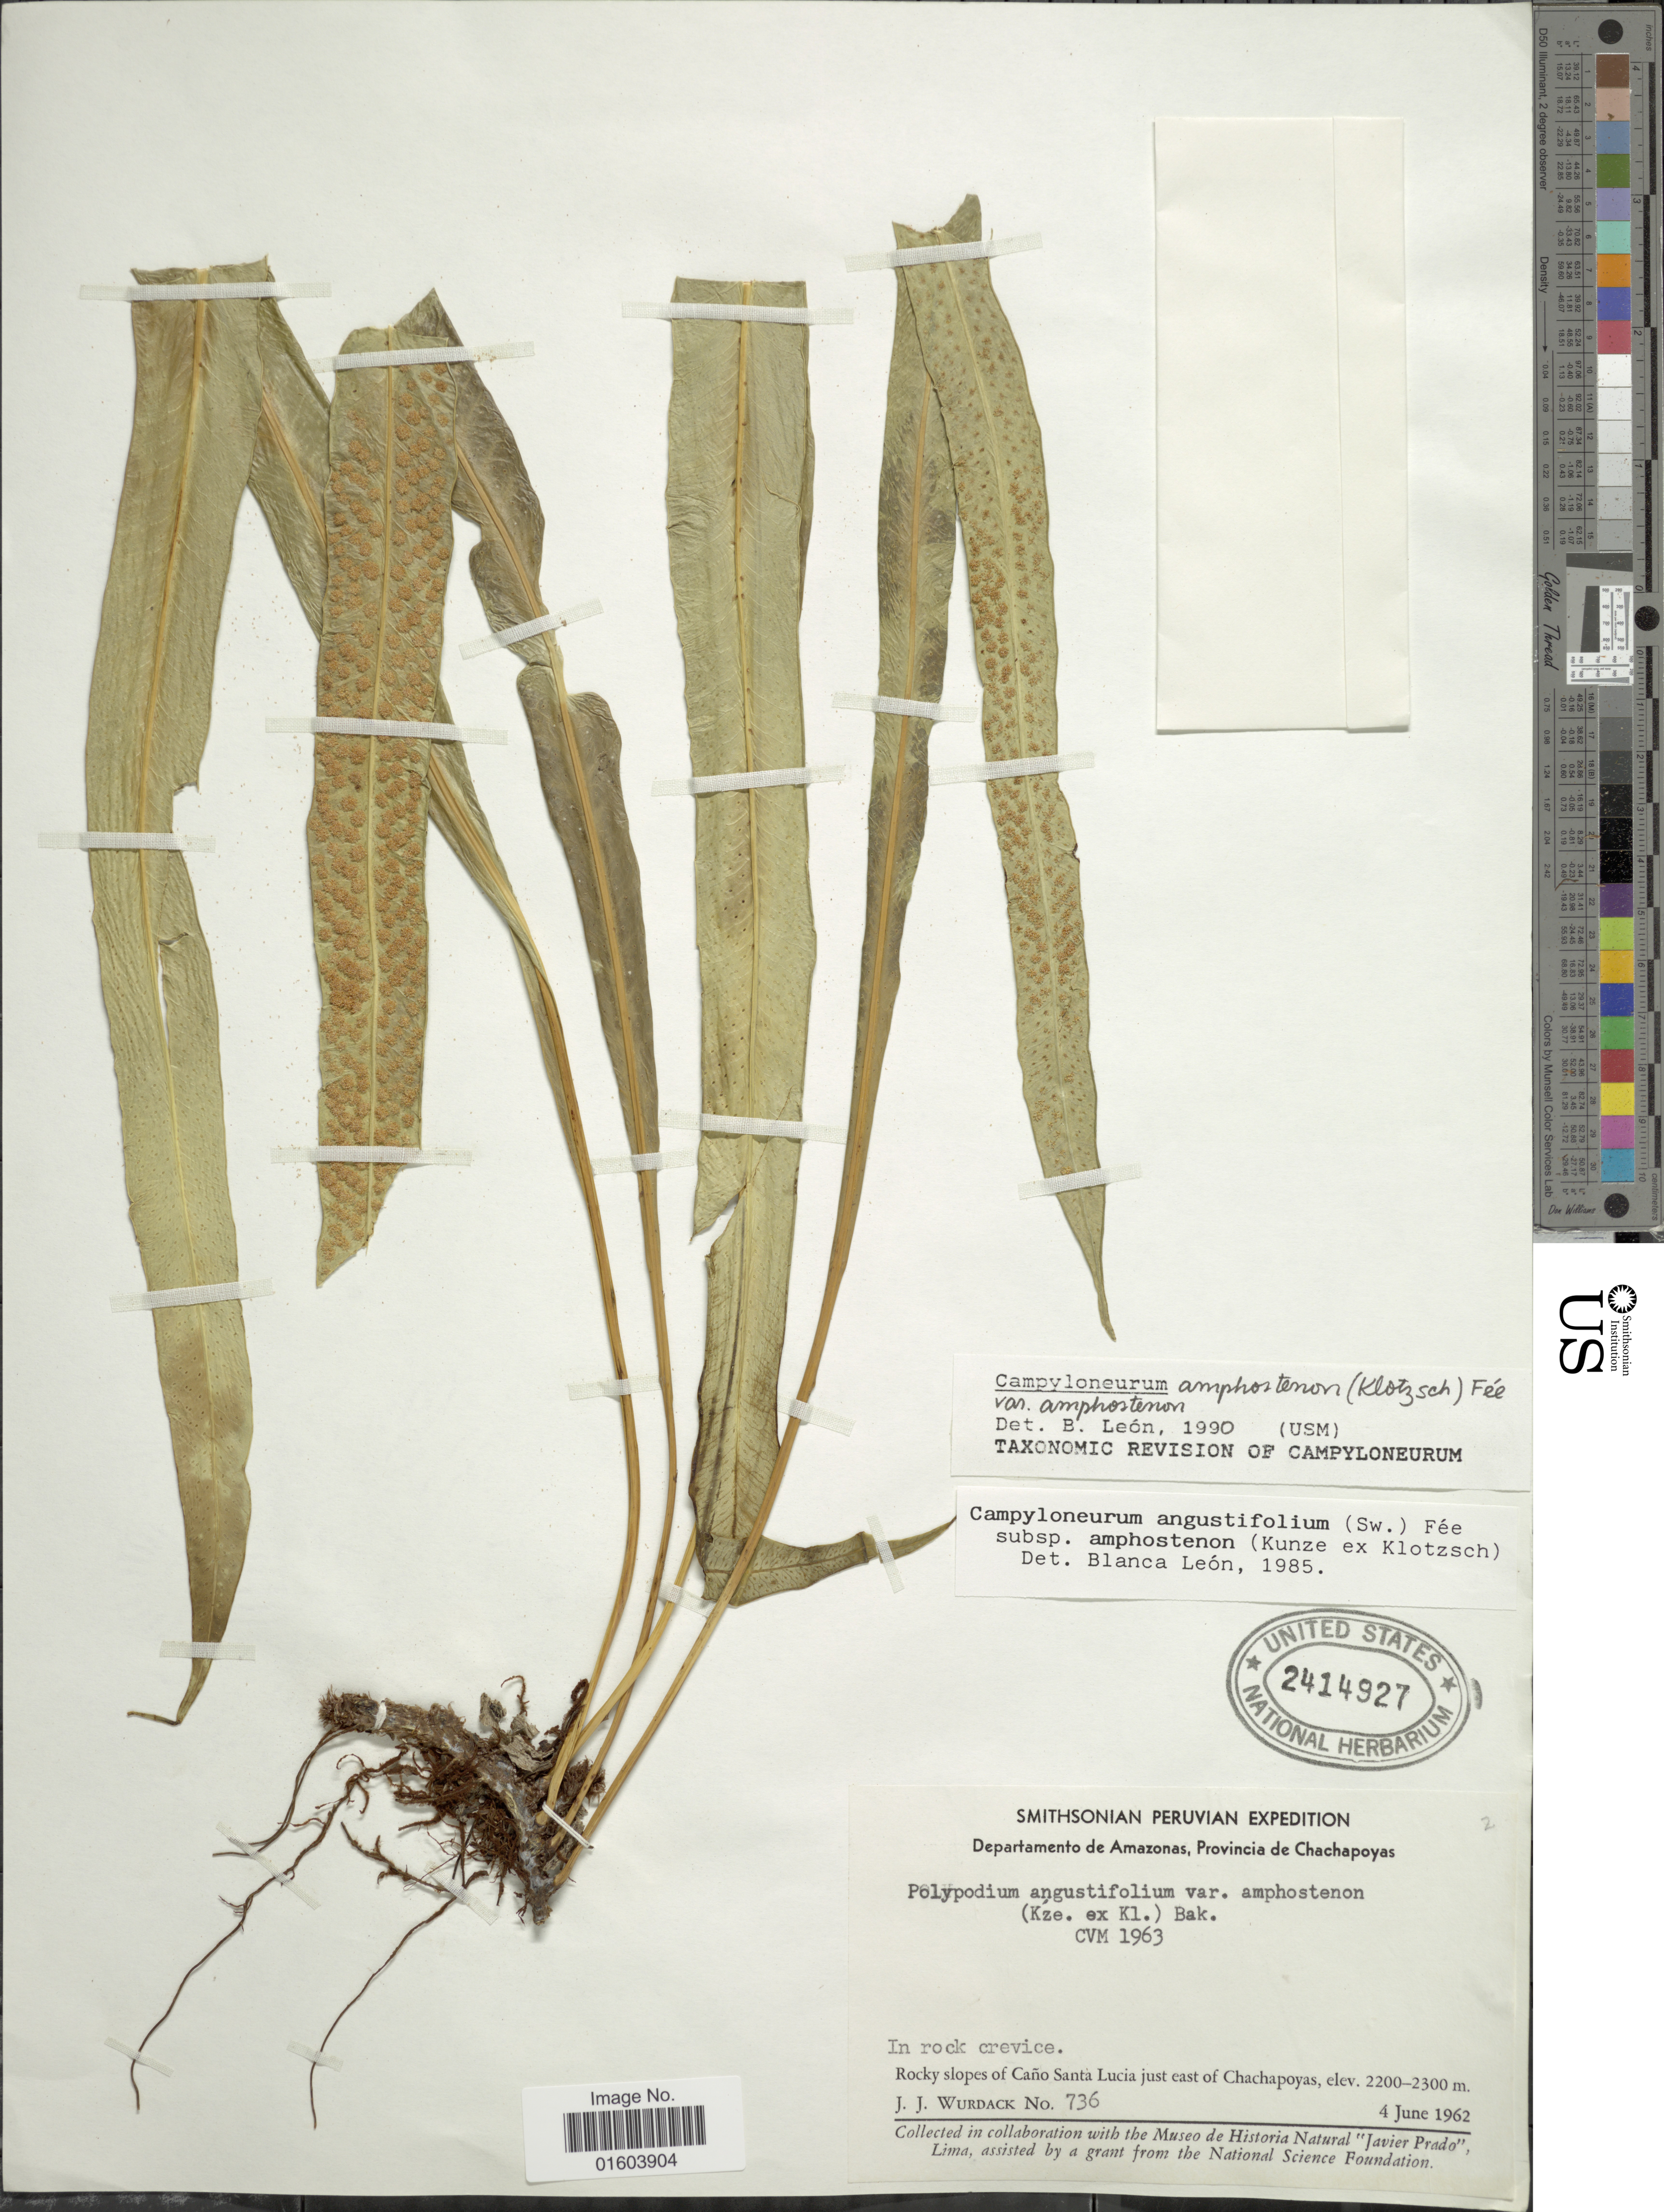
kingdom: Plantae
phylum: Tracheophyta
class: Polypodiopsida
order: Polypodiales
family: Polypodiaceae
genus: Campyloneurum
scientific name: Campyloneurum amphostenon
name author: (Kunze ex Klotzsch) Fée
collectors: J. J. Wurdack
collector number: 736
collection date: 1962-06-04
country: Peru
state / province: Amazonas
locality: Departamento de Amazonas, Provincia de Chachapoyas. Rocky slopes of Cano Santa Lucia just east of Chachapoyas.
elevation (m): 2200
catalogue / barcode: US 2414927